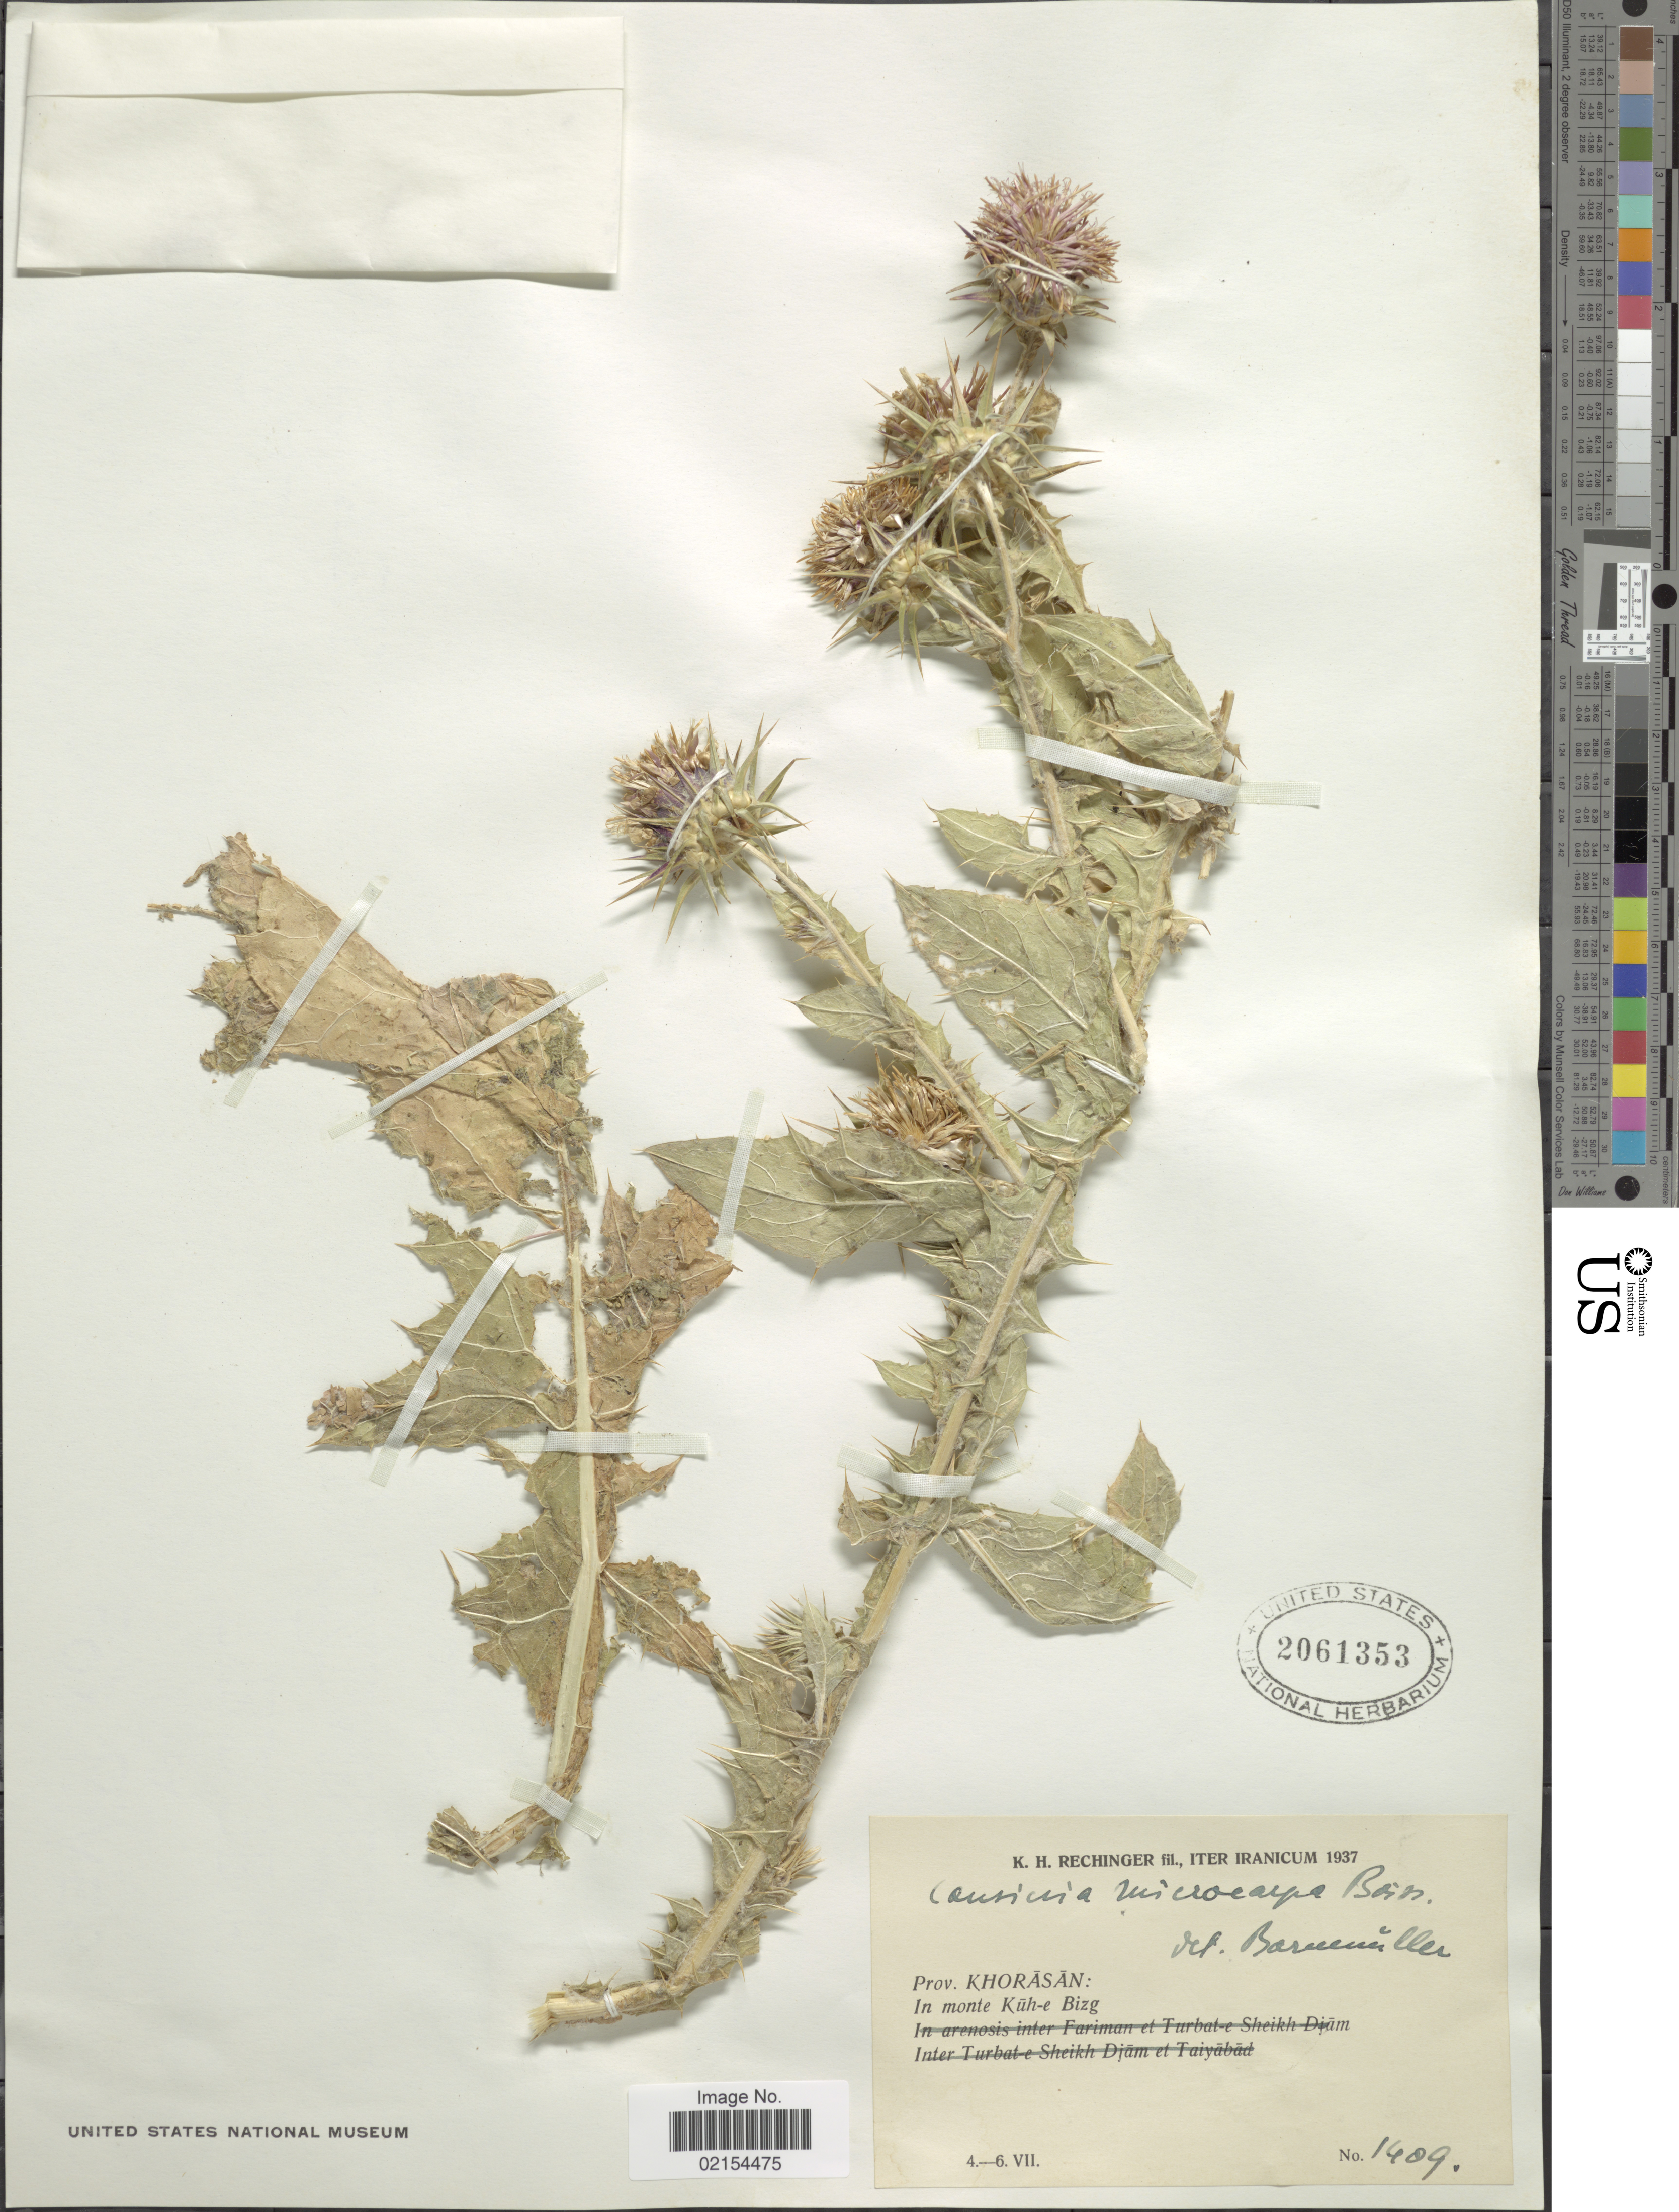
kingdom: Plantae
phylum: Tracheophyta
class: Magnoliopsida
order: Asterales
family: Asteraceae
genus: Cousinia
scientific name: Cousinia microcarpa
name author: Boiss.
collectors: K. H. Rechinger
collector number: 1409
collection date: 1937-07-04/1937-07-06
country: Iran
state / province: Khorasan [obsolete]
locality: In monbte Kuh-e Bizg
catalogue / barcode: US 2061353